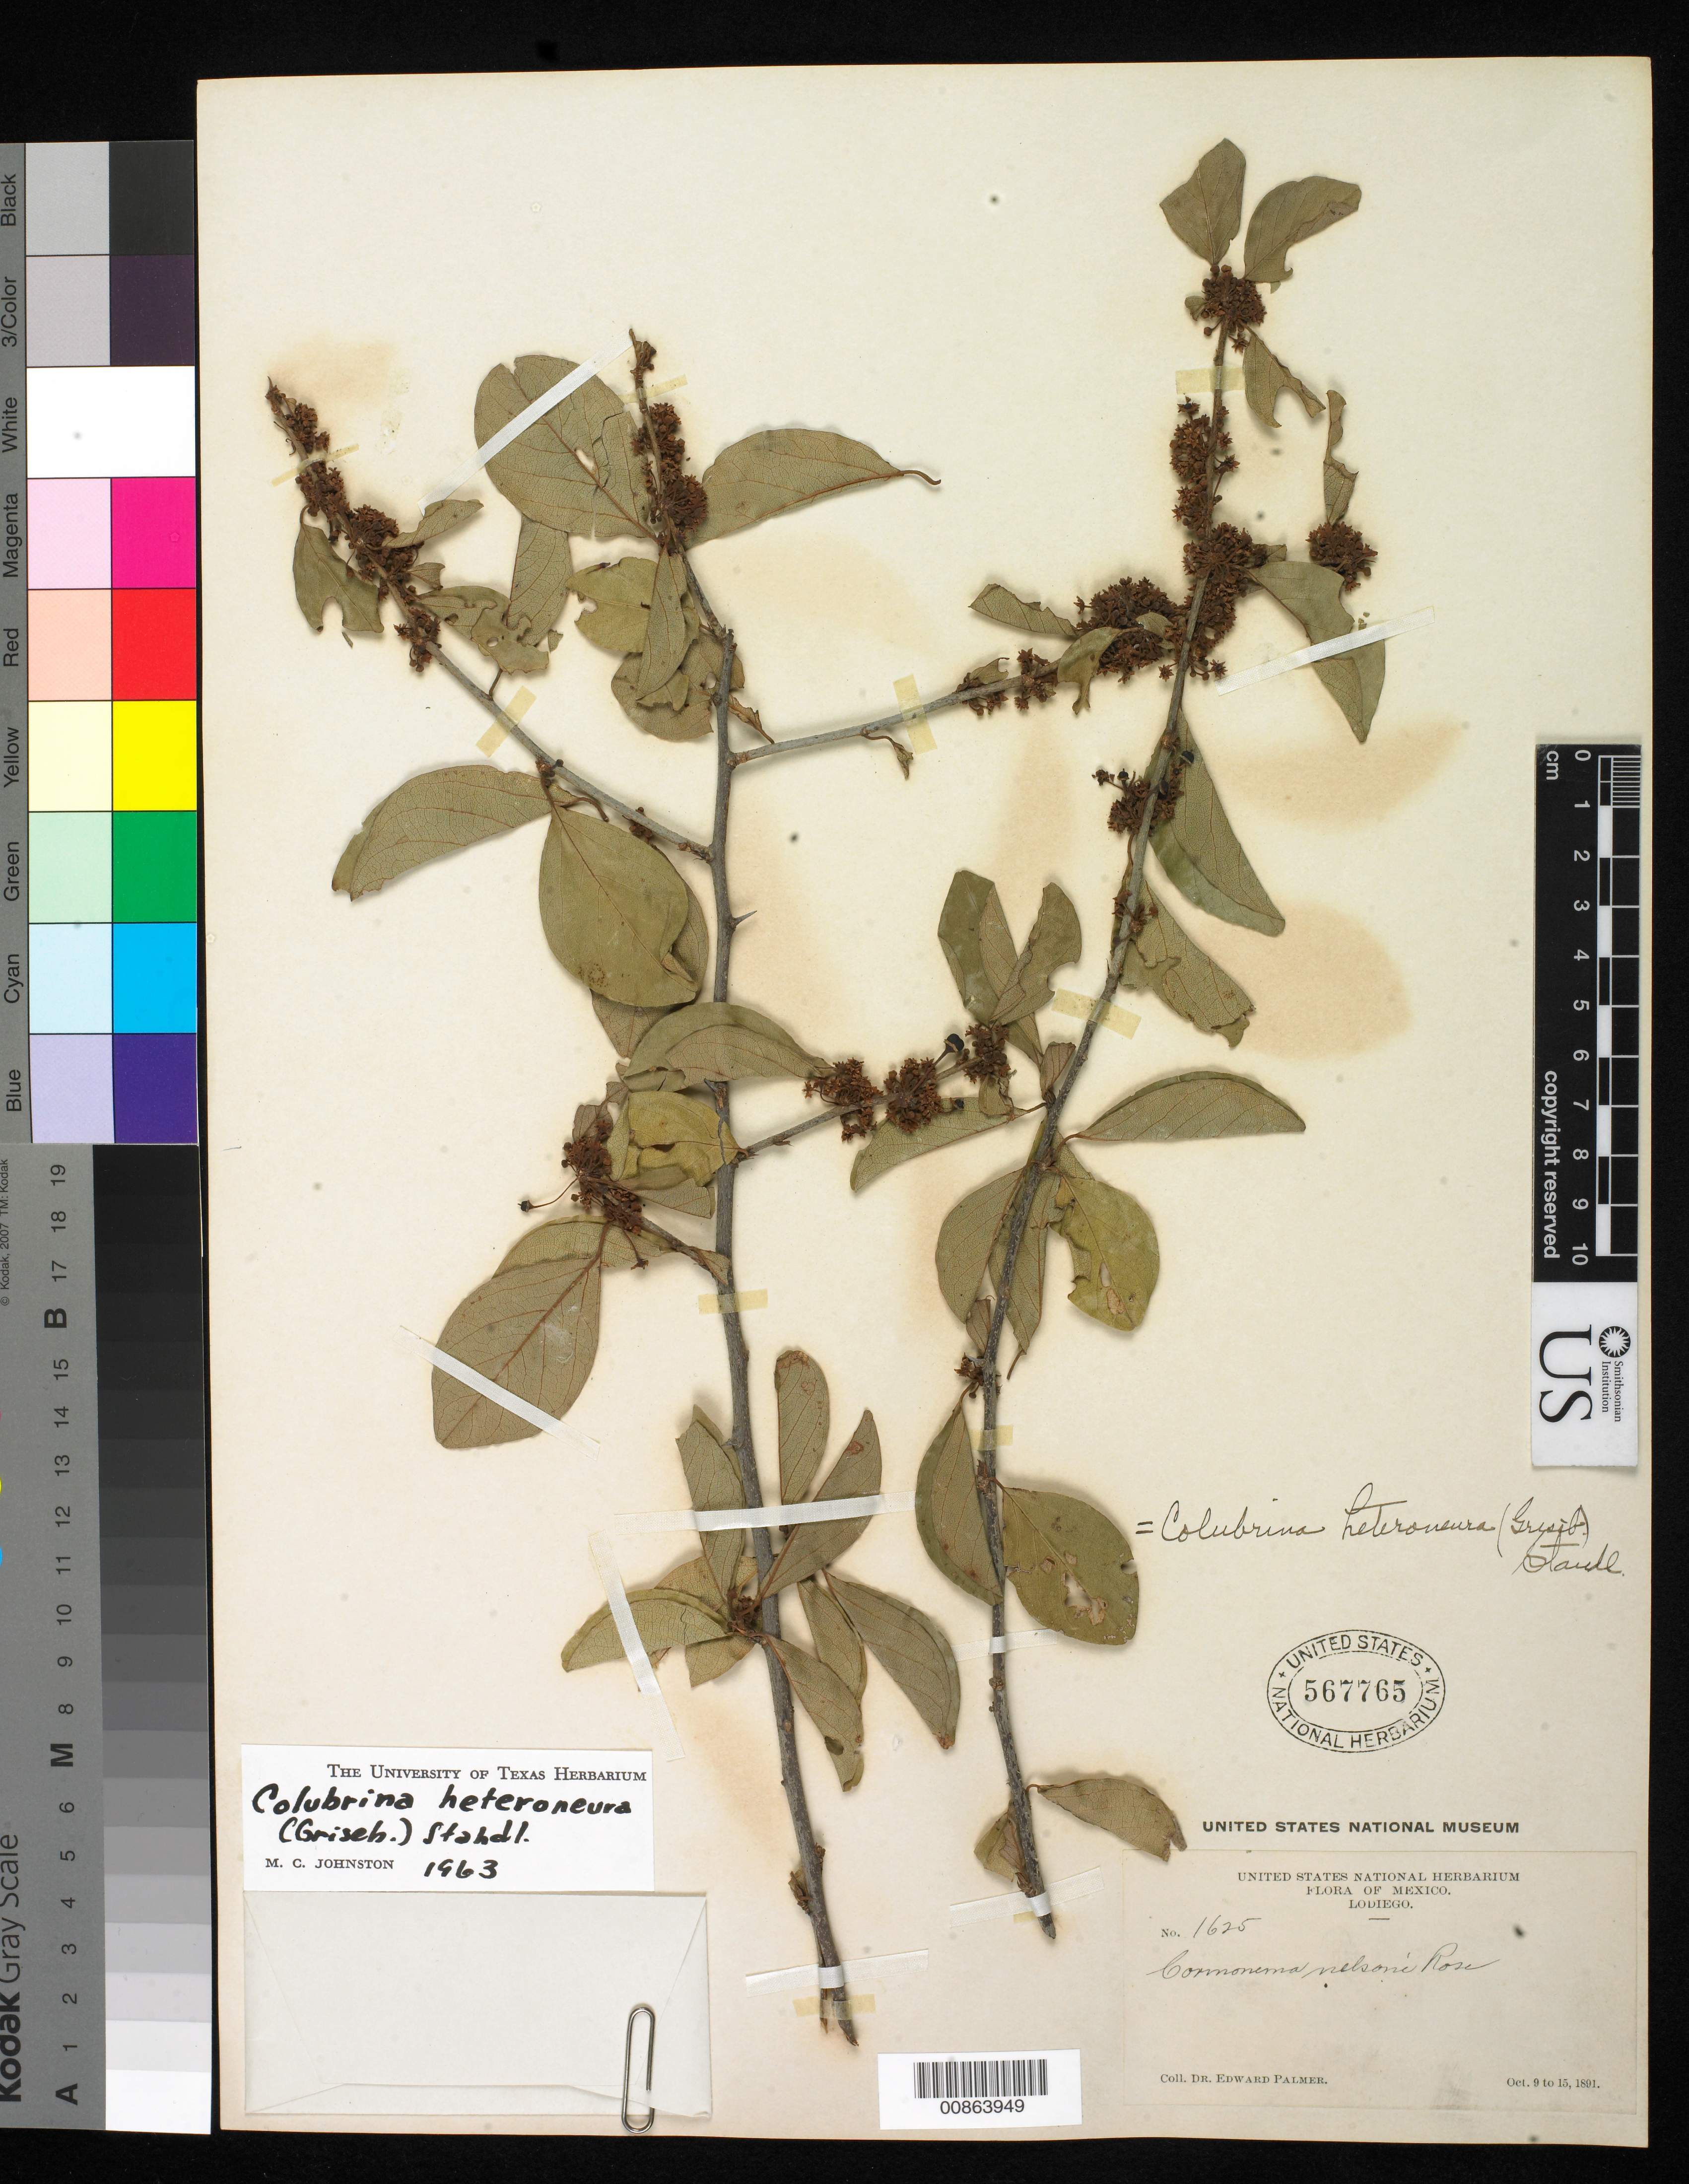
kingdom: Plantae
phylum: Tracheophyta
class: Magnoliopsida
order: Rosales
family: Rhamnaceae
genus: Colubrina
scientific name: Colubrina heteroneura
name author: (Griseb.) Standl.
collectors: E. Palmer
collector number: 1625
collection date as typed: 09 Oct 1891 to 15 Oct 1891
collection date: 1891-10-09/1891-10-15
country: Mexico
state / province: Sinaloa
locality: Lodiego, Sinaloa.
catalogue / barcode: US 567765